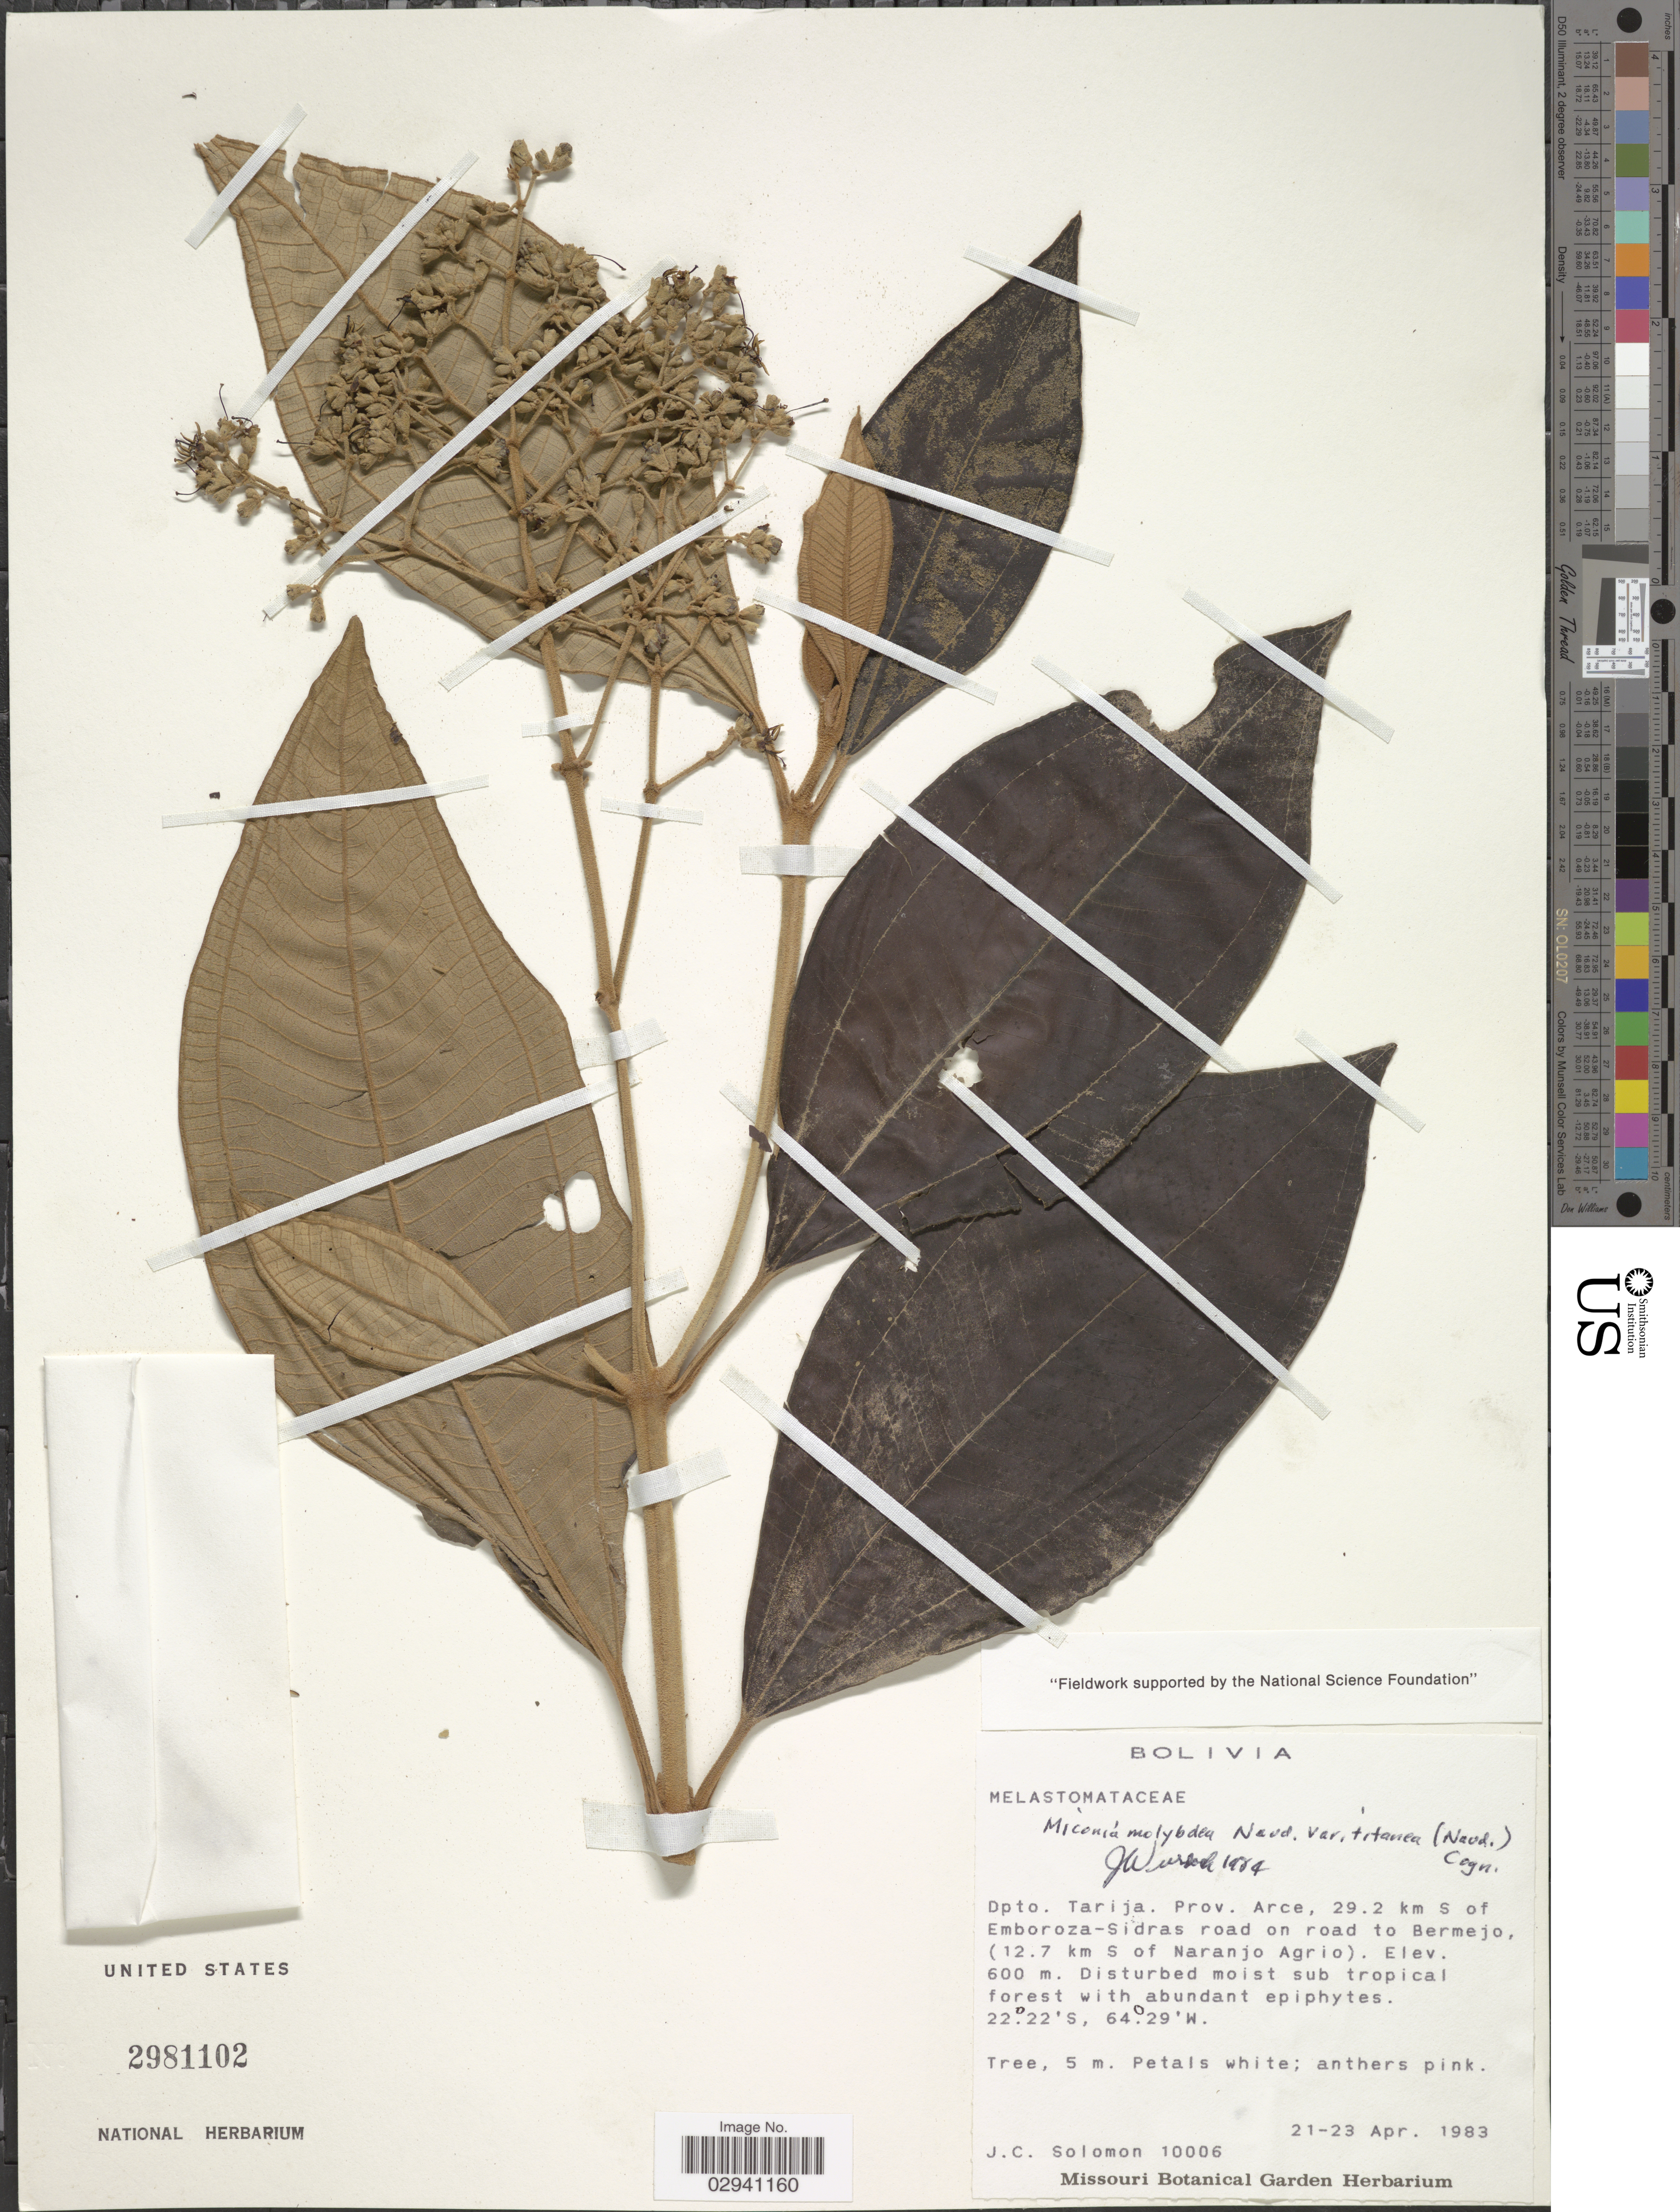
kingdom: Plantae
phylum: Tracheophyta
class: Magnoliopsida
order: Myrtales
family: Melastomataceae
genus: Miconia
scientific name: Miconia molybdea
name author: Naudin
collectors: J. C. Solomon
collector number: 10006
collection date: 1983-04-21/1983-04-23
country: Bolivia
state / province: Tarija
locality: Dpto. Tarija. Prov. Arce, 29.2 km S of Emboroza-Sidras road on road to Bermejo, (12.7 km S of Naranjo Agrio).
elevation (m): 600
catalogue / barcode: US 2981102